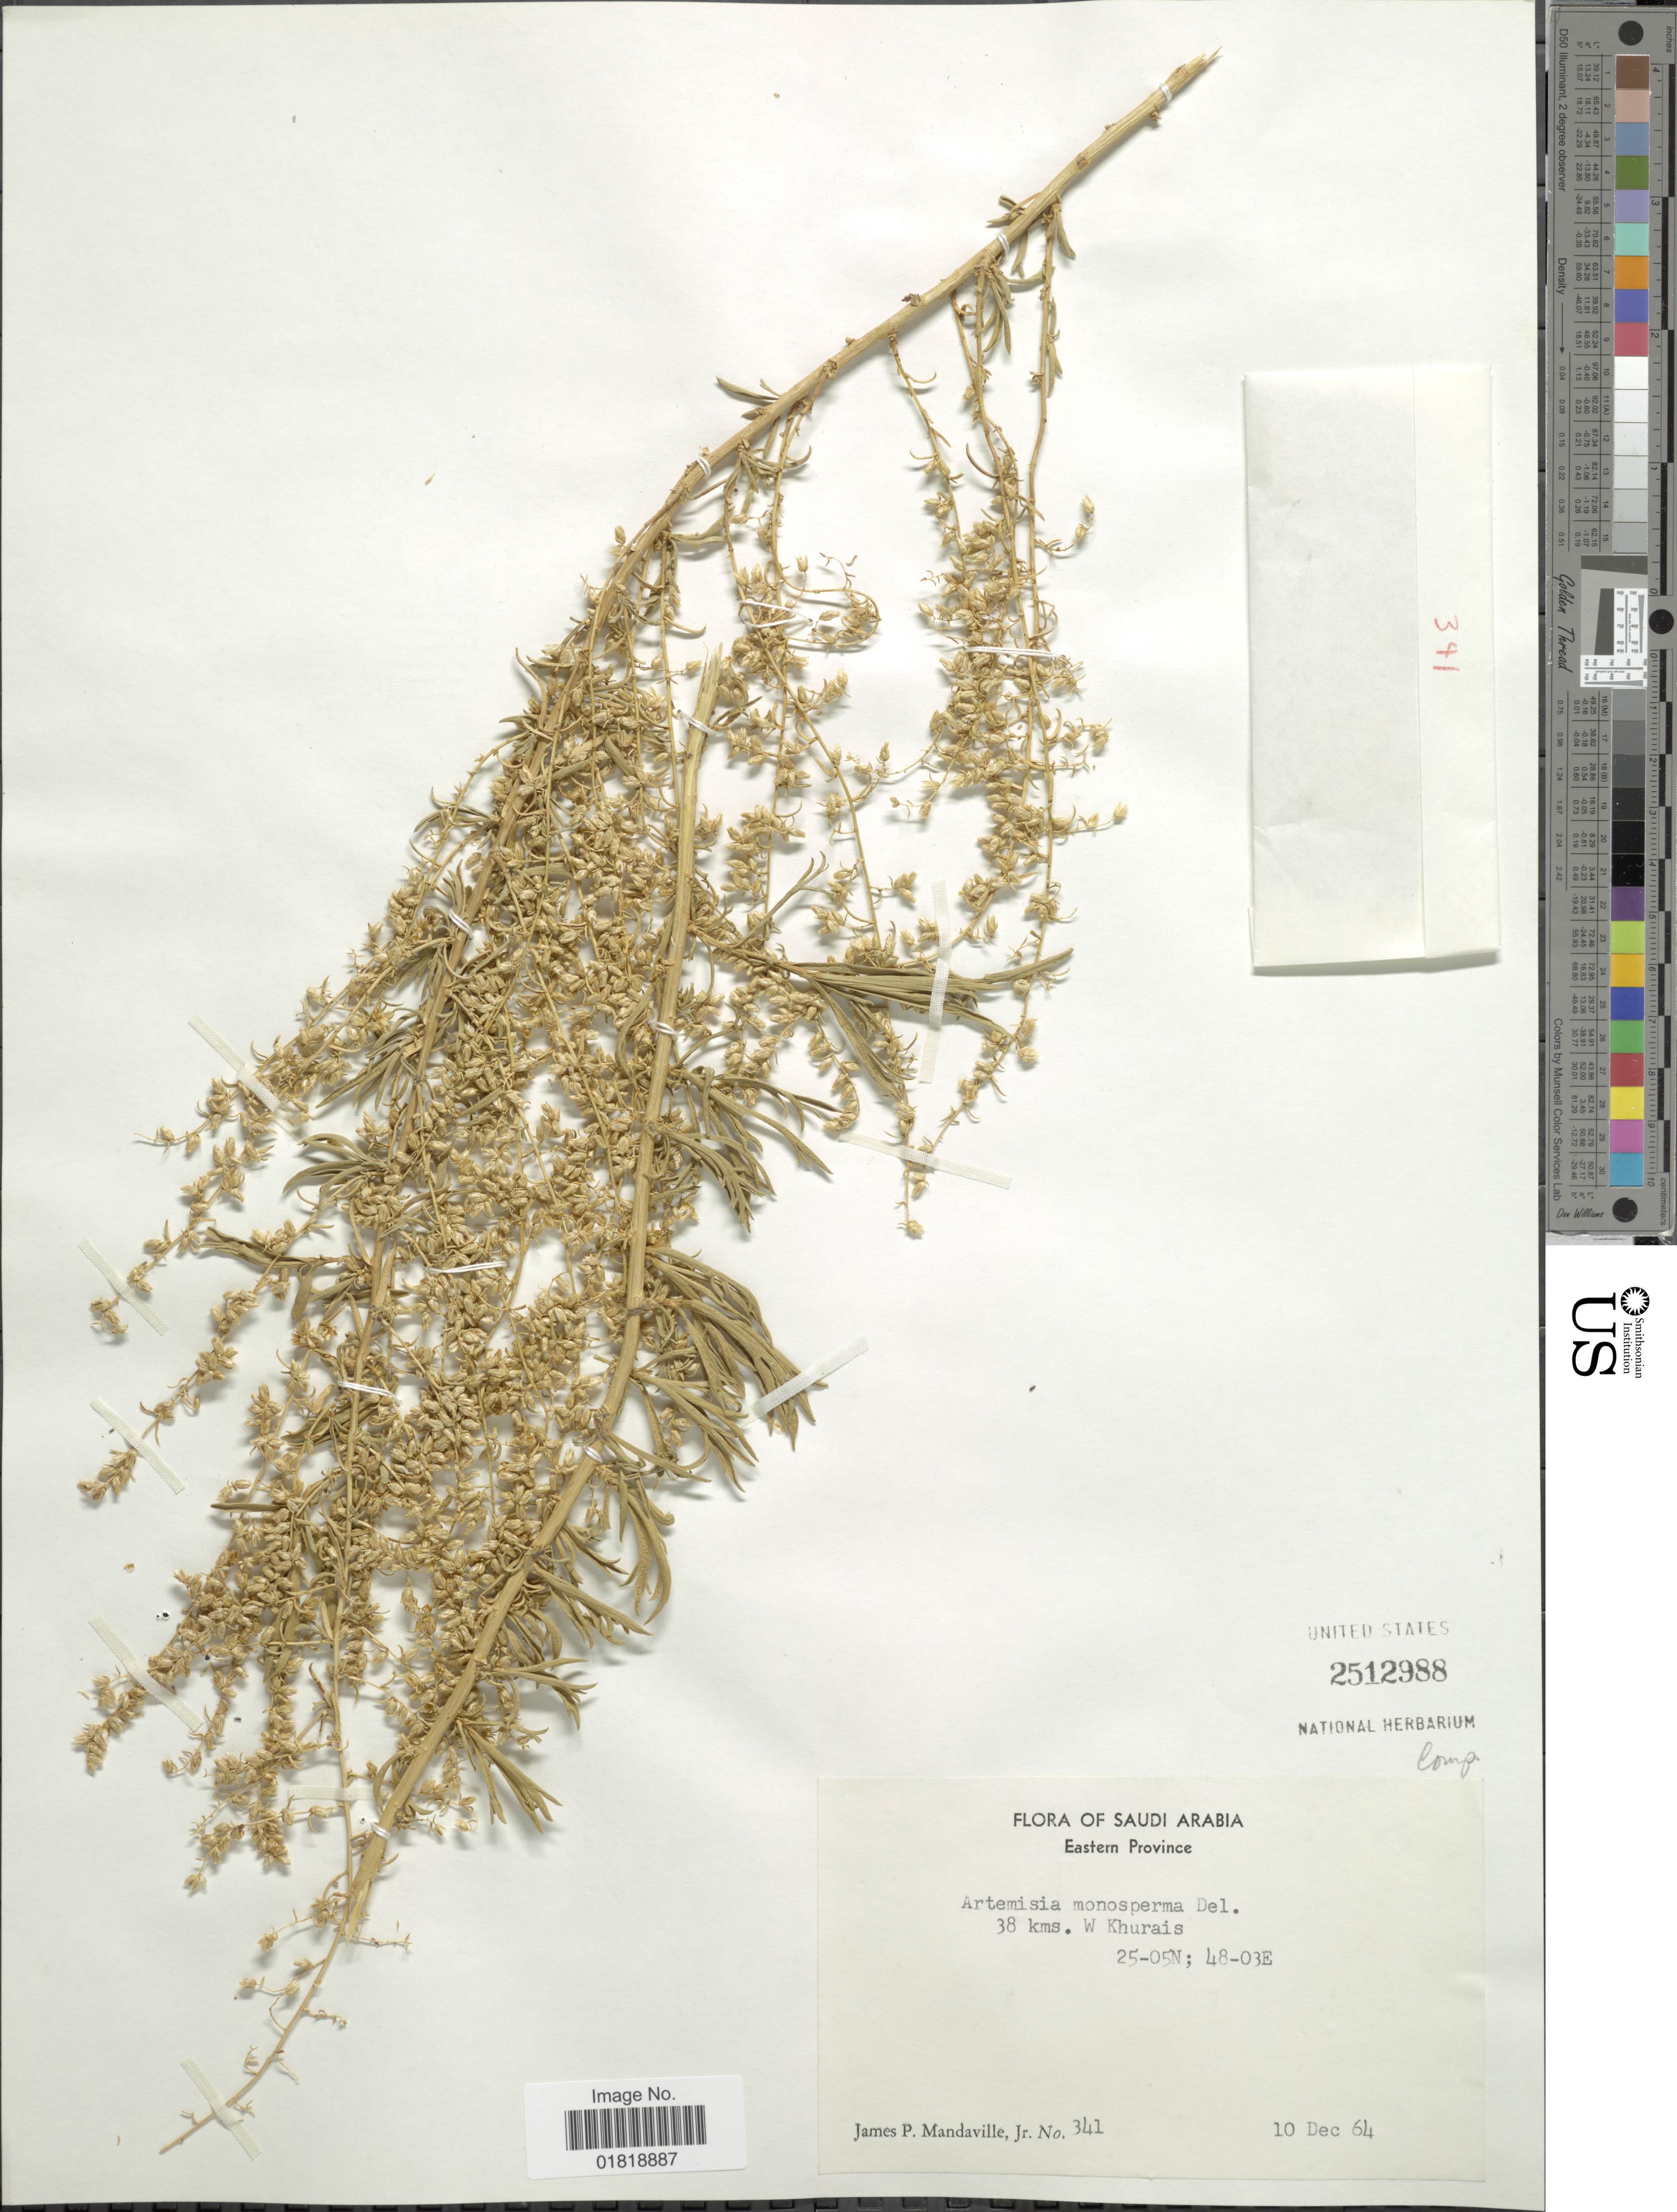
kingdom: Plantae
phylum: Tracheophyta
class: Magnoliopsida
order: Asterales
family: Asteraceae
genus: Artemisia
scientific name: Artemisia monosperma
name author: Delile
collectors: J. Mandaville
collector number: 341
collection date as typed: Transcribed d/m/y: 10/9/64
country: Saudi Arabia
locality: Eastern Province, 38 kms. W Khurais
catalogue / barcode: US 2512988